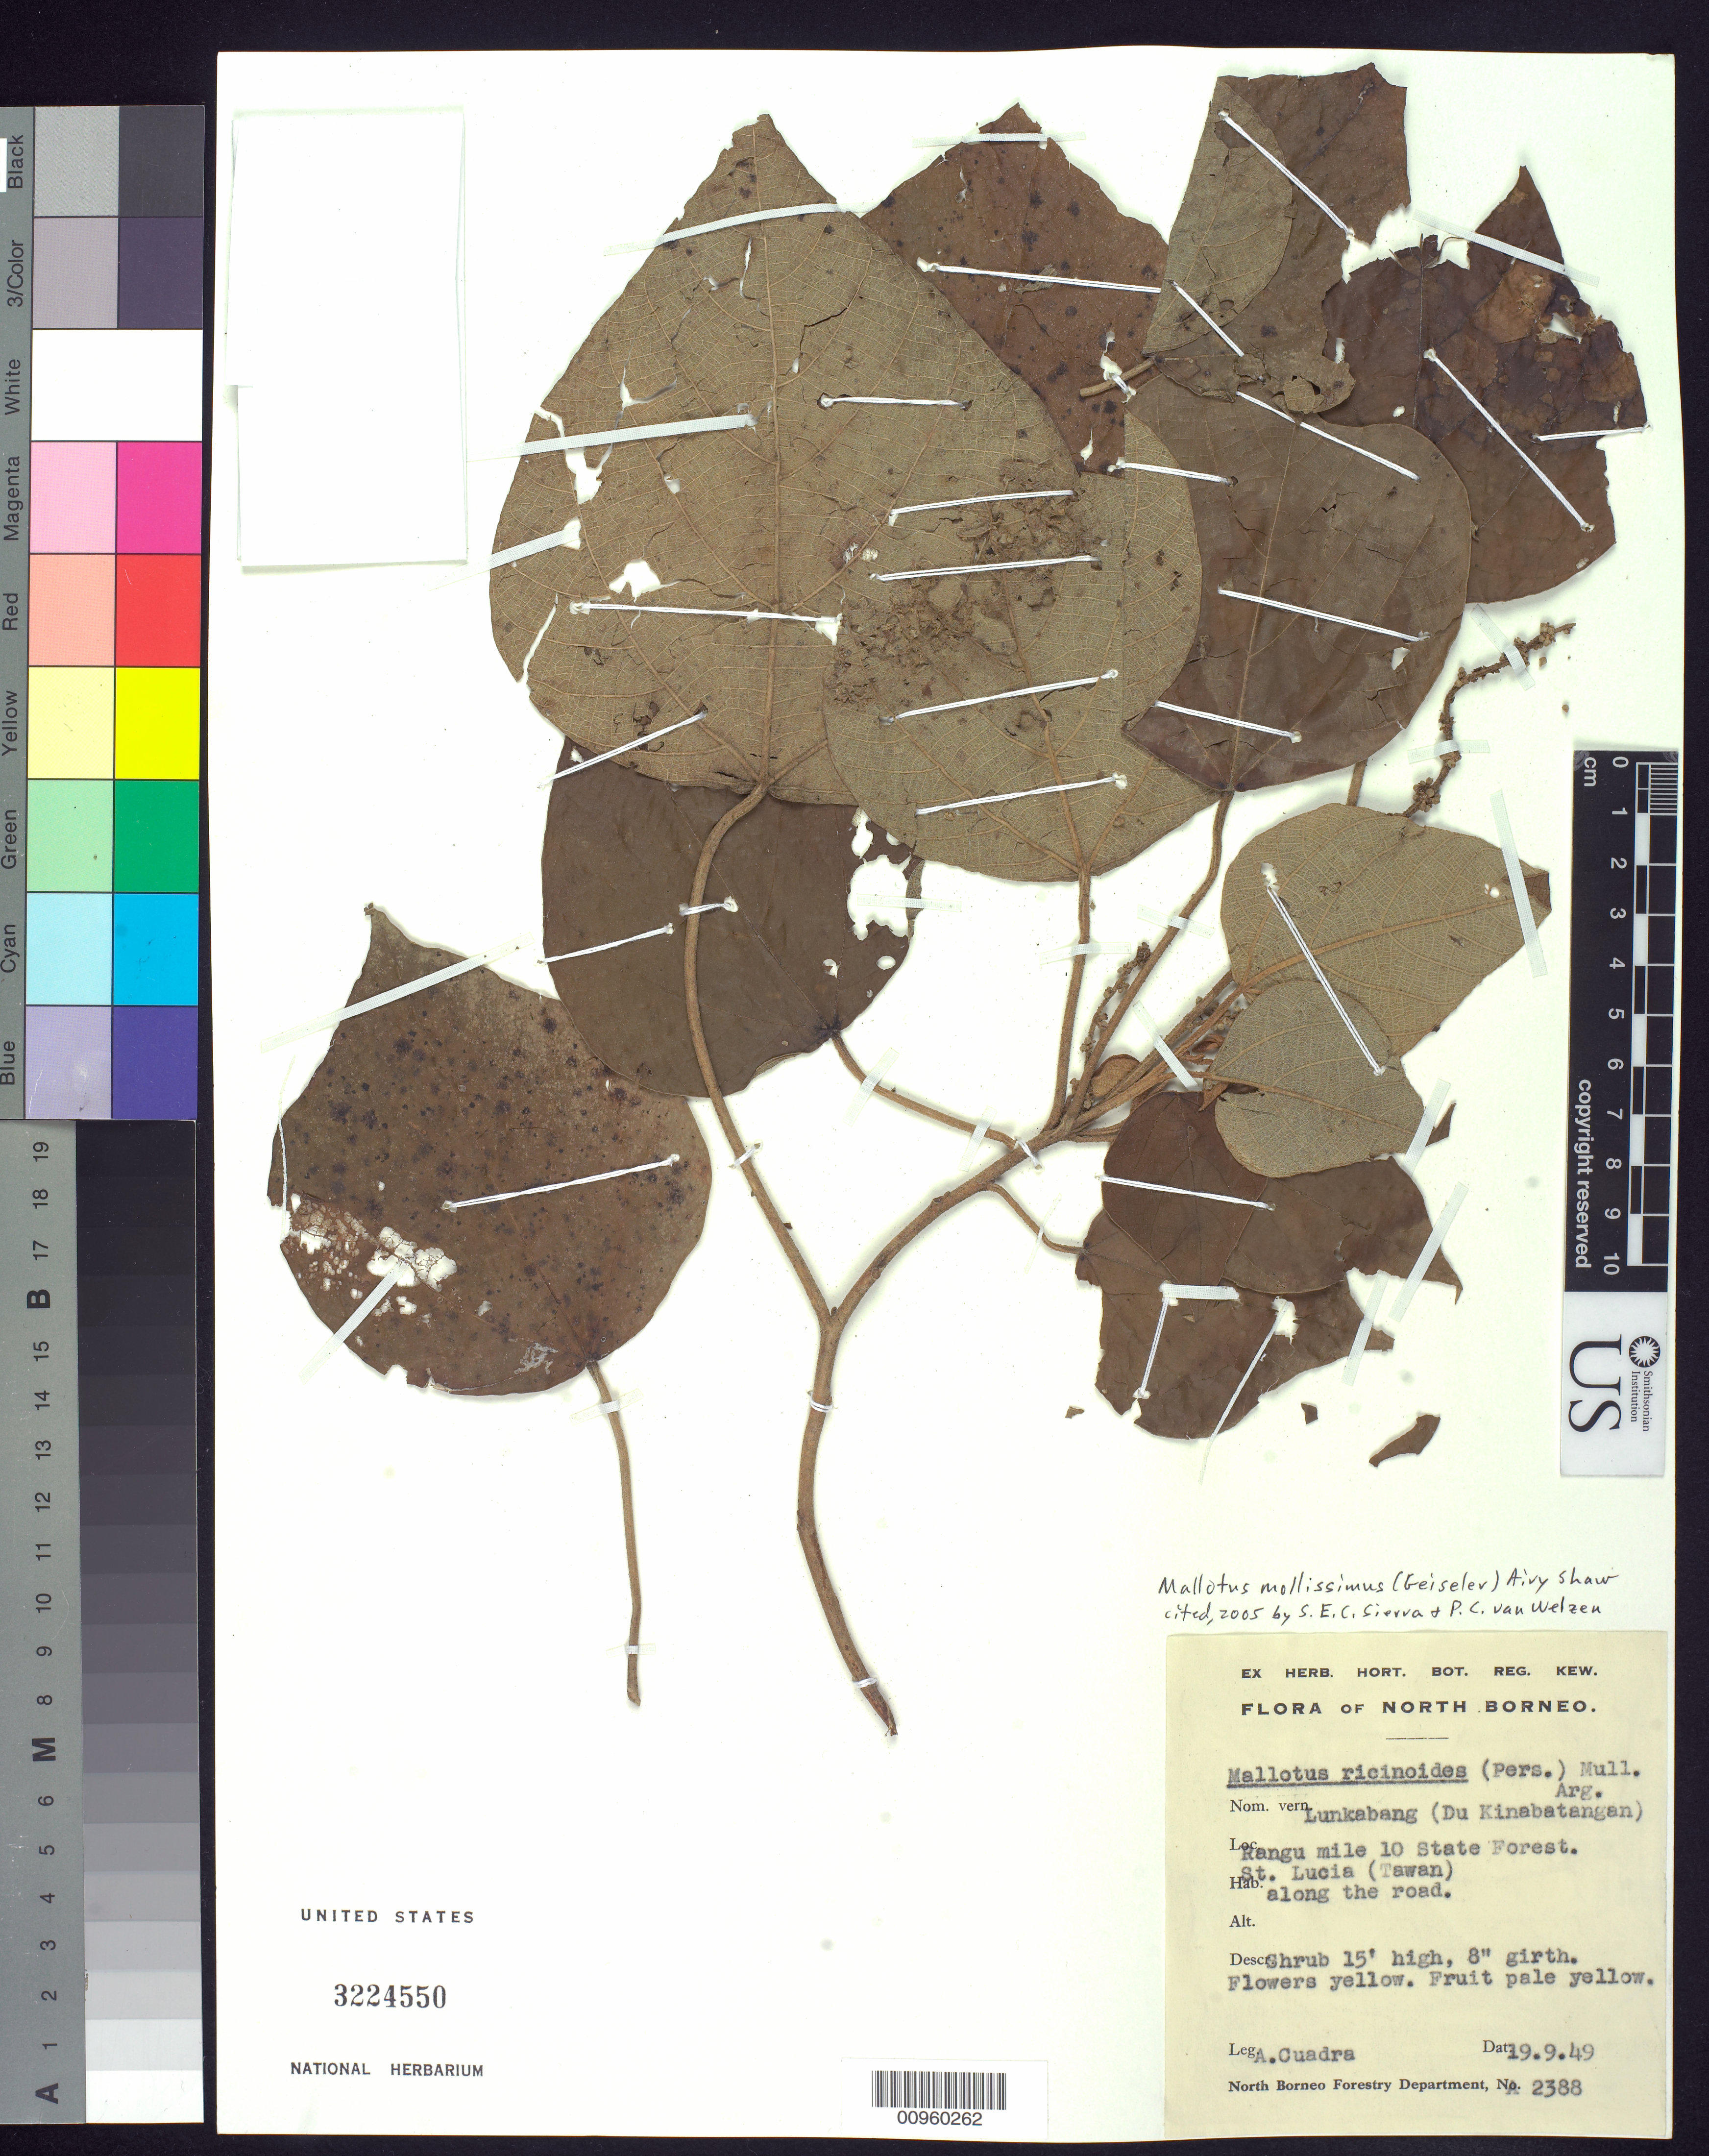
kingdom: Plantae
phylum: Tracheophyta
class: Magnoliopsida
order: Malpighiales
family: Euphorbiaceae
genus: Mallotus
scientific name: Mallotus mollissimus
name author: (Geiseler) Airy Shaw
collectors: A. Cuadra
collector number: A 2388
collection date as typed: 19 Sep 1949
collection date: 1949-09-19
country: Malaysia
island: Island Unknown or uncertain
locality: St. Lucia (Tawau); Rangu mile 10 State Forest, along the road.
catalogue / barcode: US 3224550